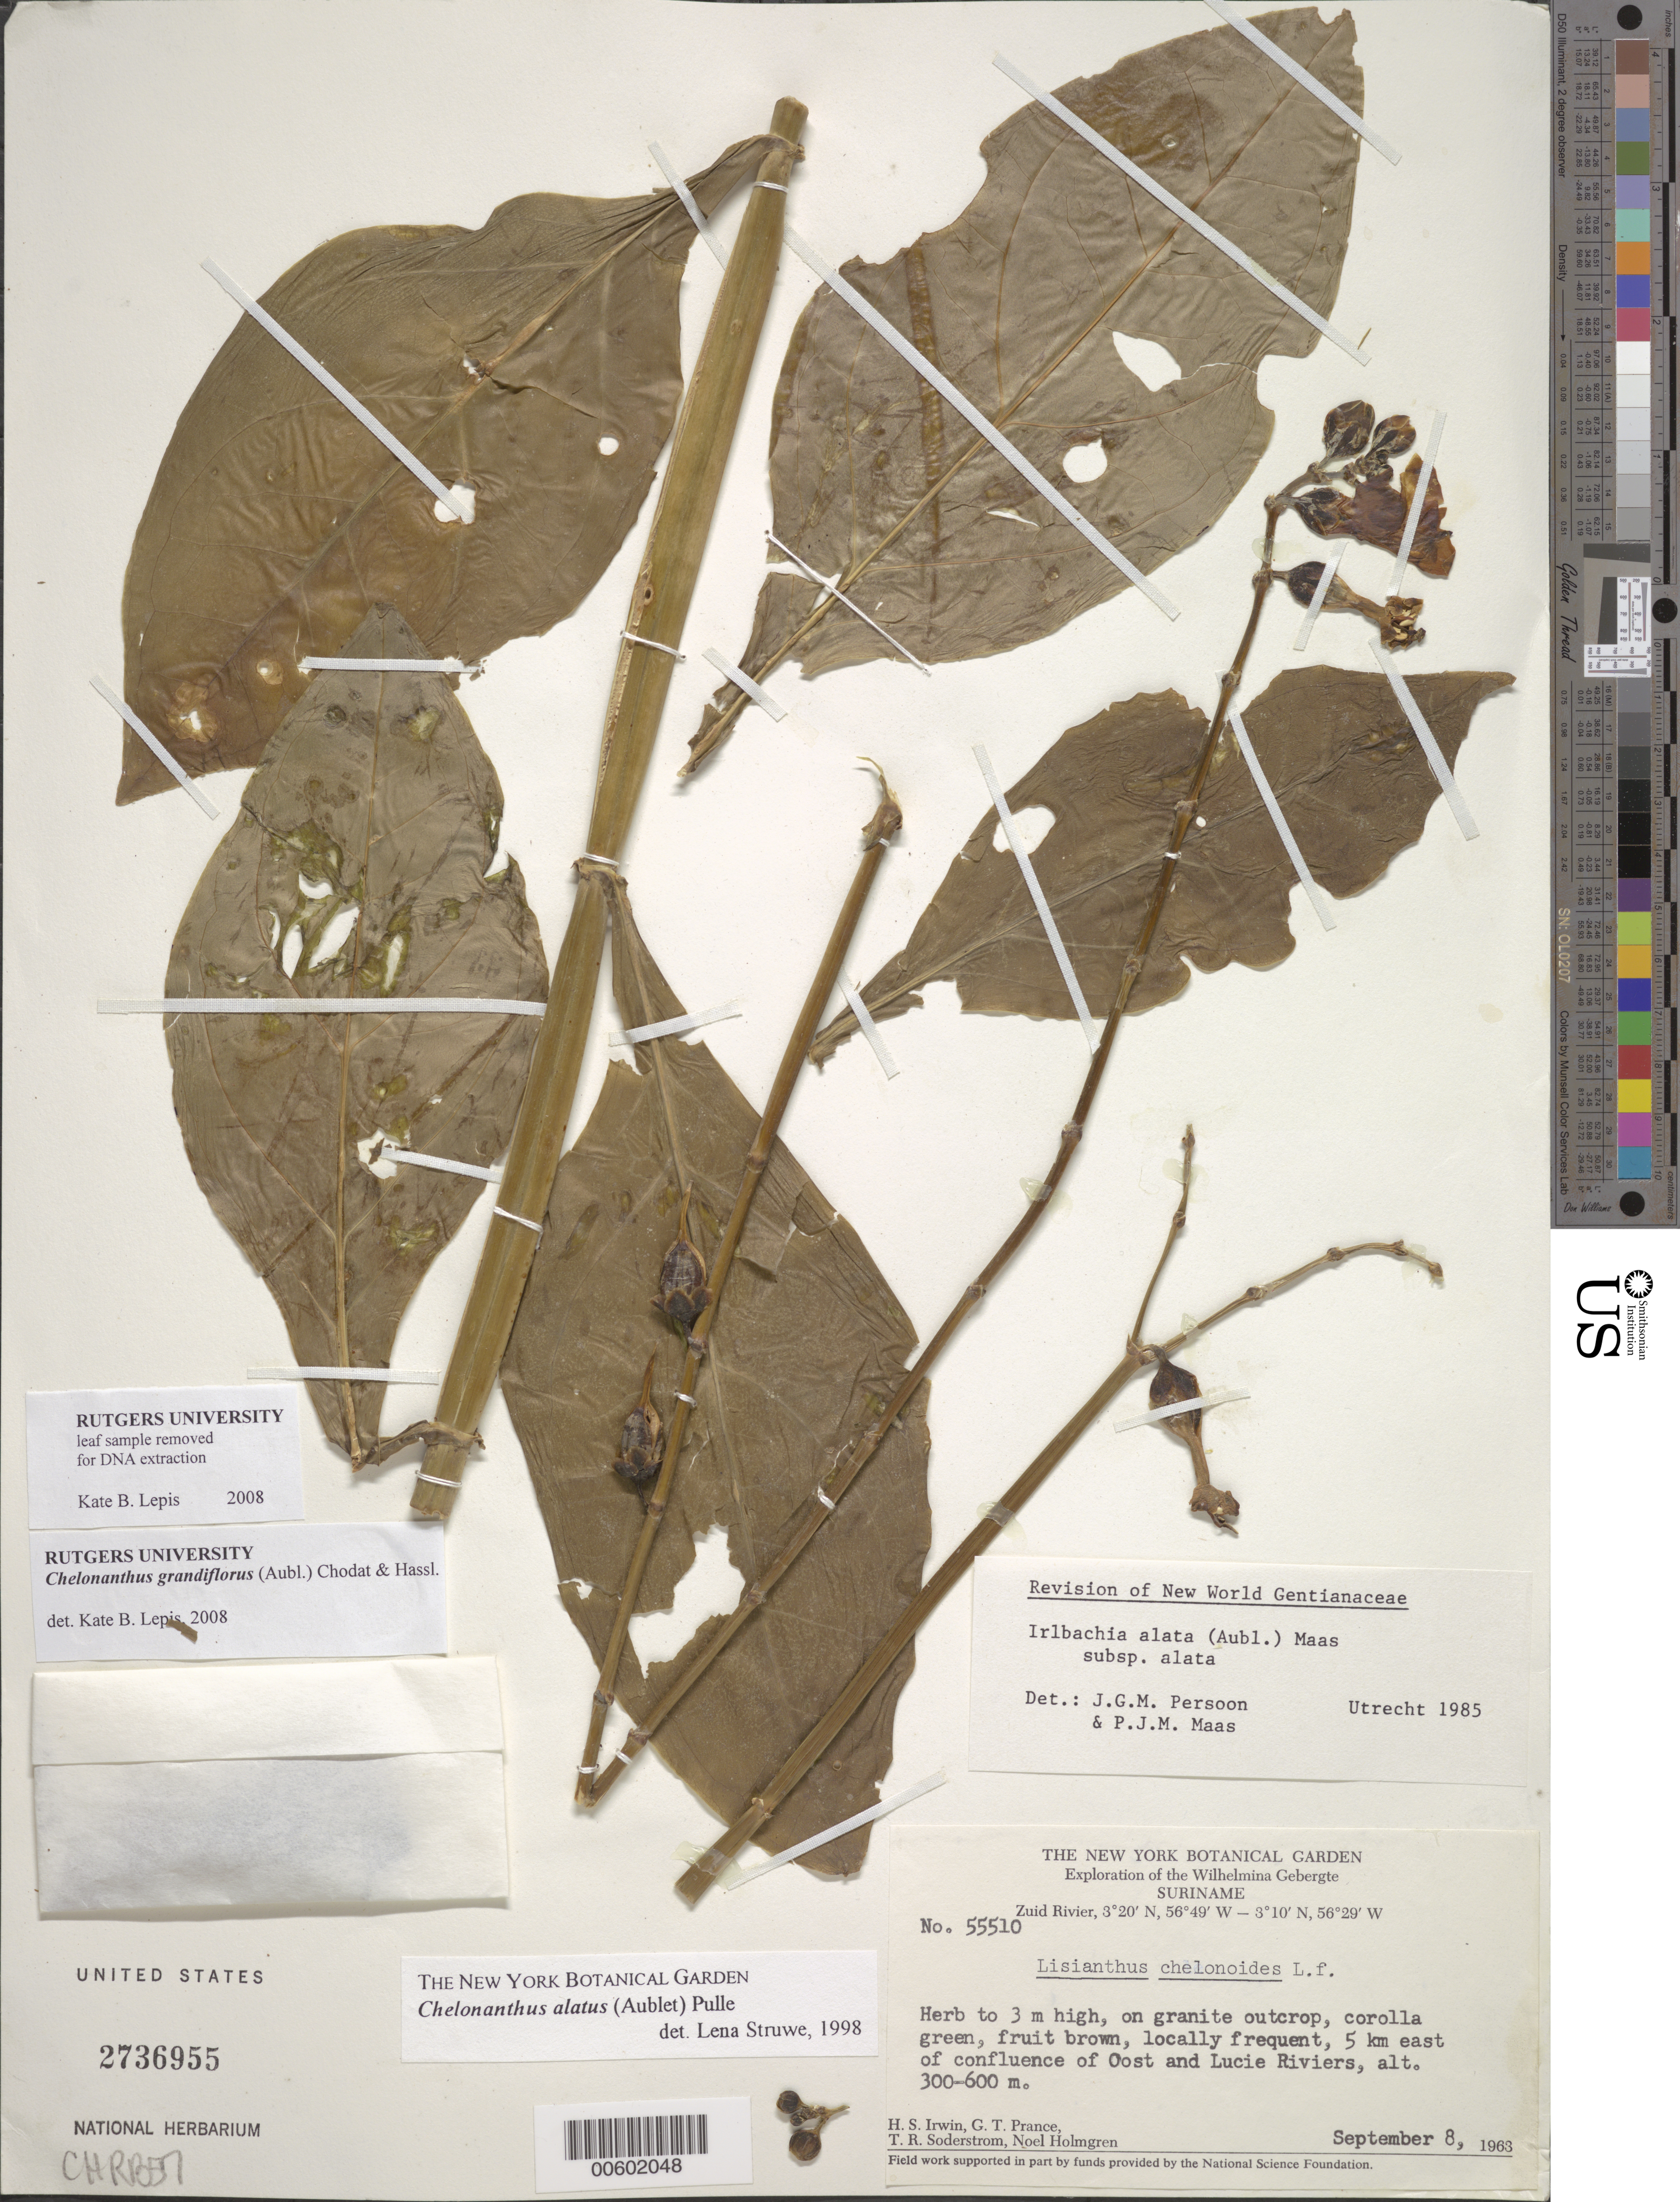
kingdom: Plantae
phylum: Tracheophyta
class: Magnoliopsida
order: Gentianales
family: Gentianaceae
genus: Chelonanthus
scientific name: Chelonanthus grandiflorus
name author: (Aubl.) Chodat & Hassl.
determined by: Lepis, Kate B.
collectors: H. Irwin, G. T. Prance, T. R. Soderstrom & N. H. Holmgren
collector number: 55510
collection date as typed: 8-Sep-63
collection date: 1963-09-08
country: Suriname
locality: Lucie R., 5 km E confluence with Oost R., Wilhelmina Gebergte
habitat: Granite outcrop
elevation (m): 300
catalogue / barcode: US 2736955